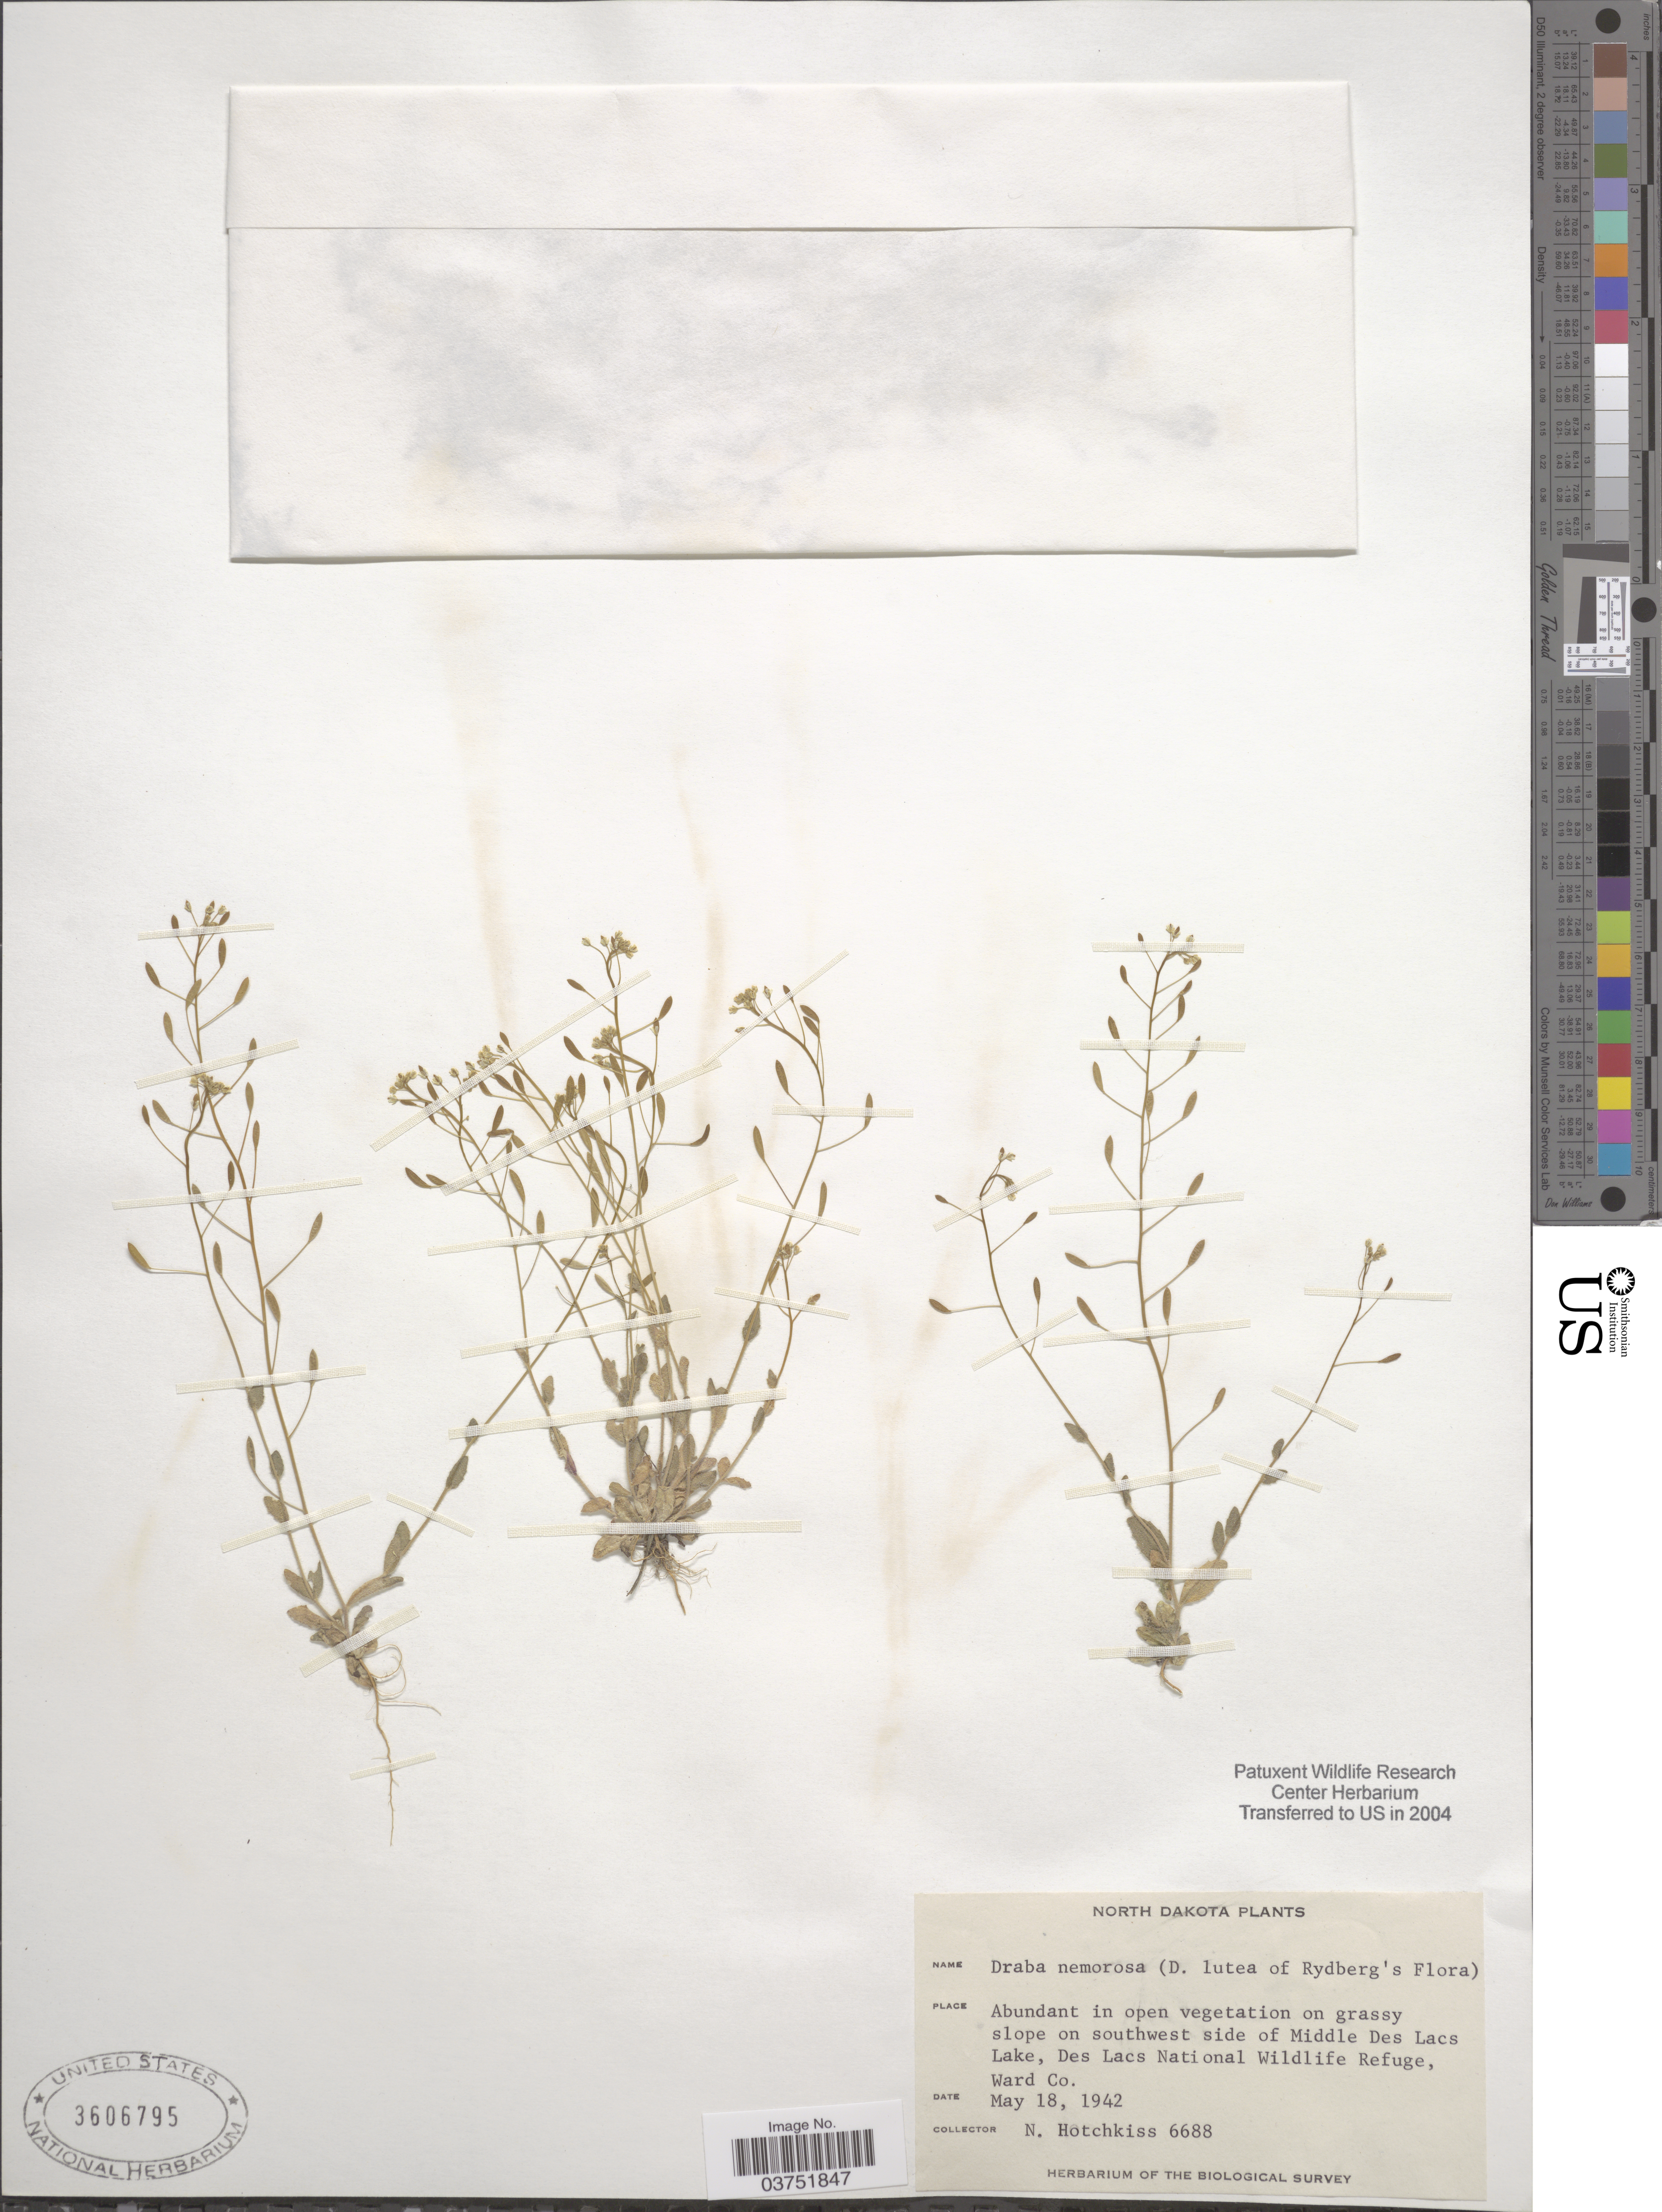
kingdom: Plantae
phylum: Tracheophyta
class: Magnoliopsida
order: Brassicales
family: Brassicaceae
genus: Draba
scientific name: Draba nemorosa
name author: L.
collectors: N. Hotchkiss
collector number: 6688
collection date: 1942-06-18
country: United States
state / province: North Dakota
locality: On grassy slope on southwest side of Middle Des Lacs Lake, Des Lacs National Wildlife Refuge, Ward Co.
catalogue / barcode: US 3606765